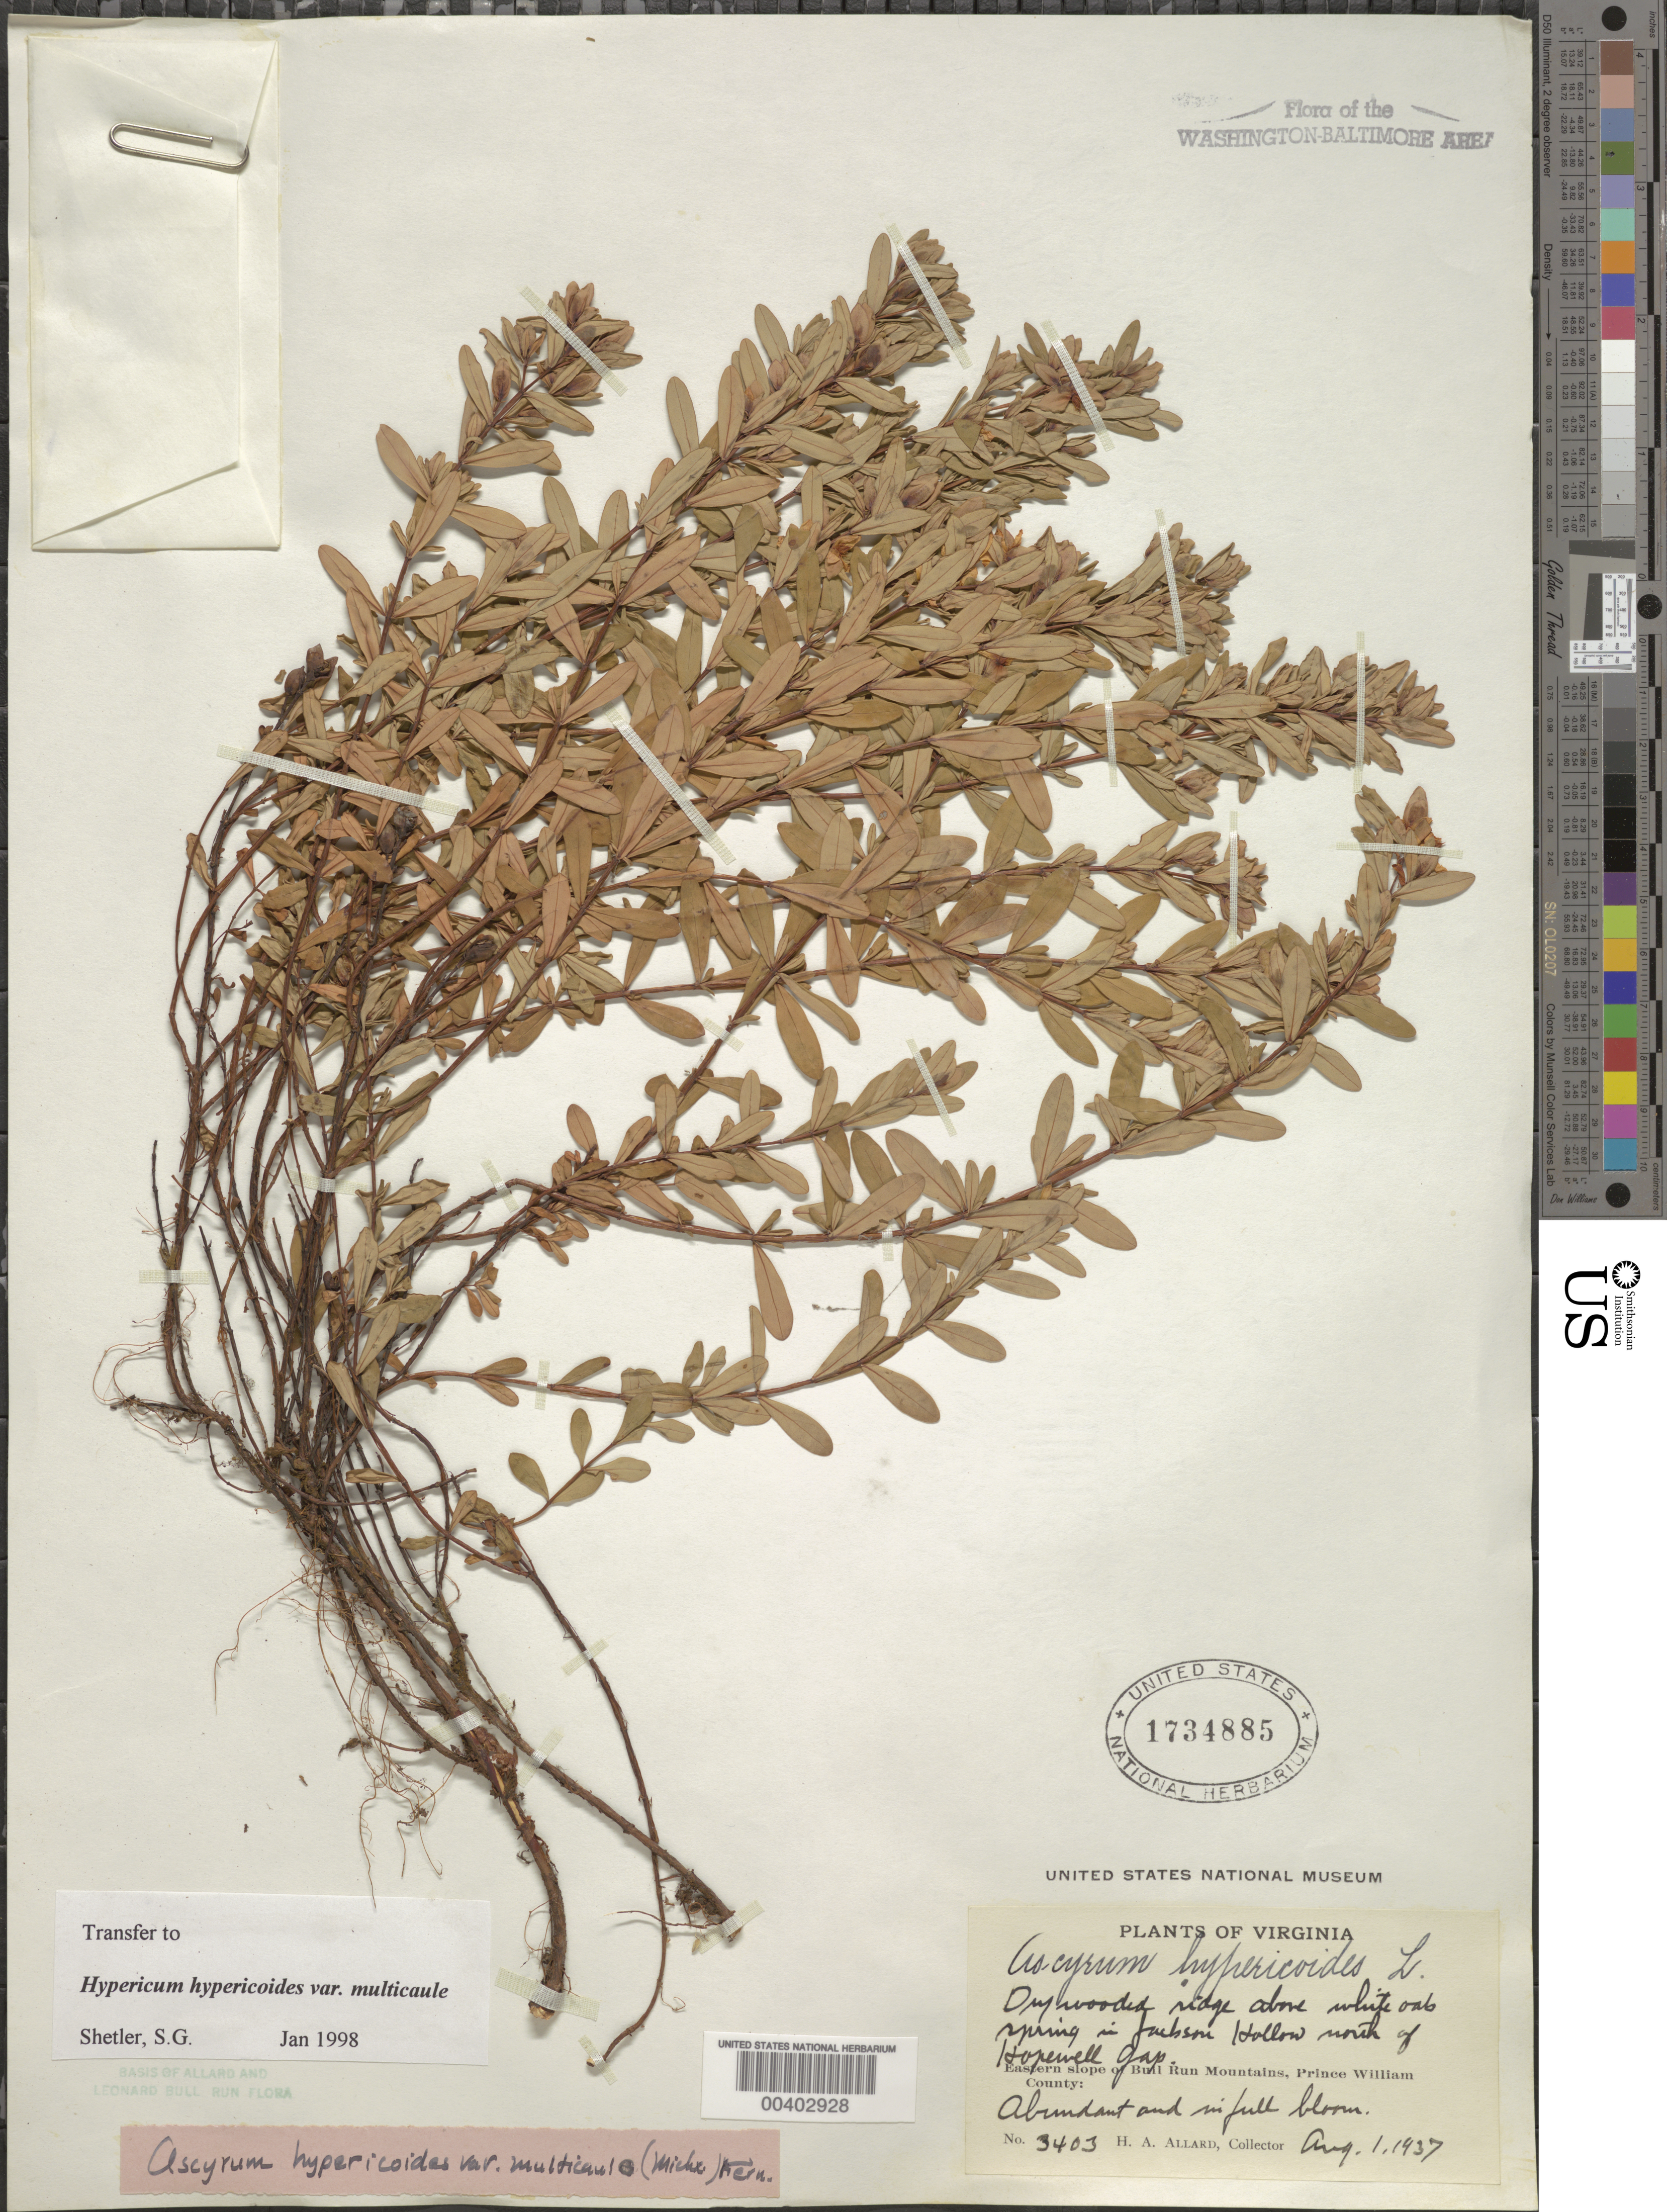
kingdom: Plantae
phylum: Tracheophyta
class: Magnoliopsida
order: Malpighiales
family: Hypericaceae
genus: Hypericum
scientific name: Hypericum stragulum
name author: W.P. Adams & N. Robson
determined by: Strong, Mark T., (BOT), Smithsonian Institution - National Museum of Natural History (UNITED STATES)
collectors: H. A. Allard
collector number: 3403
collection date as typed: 01 Aug 1937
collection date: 1937-08-01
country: United States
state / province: Virginia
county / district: Prince William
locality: North of Hopewell Gap Bull Run Mts.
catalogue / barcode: US 1734885